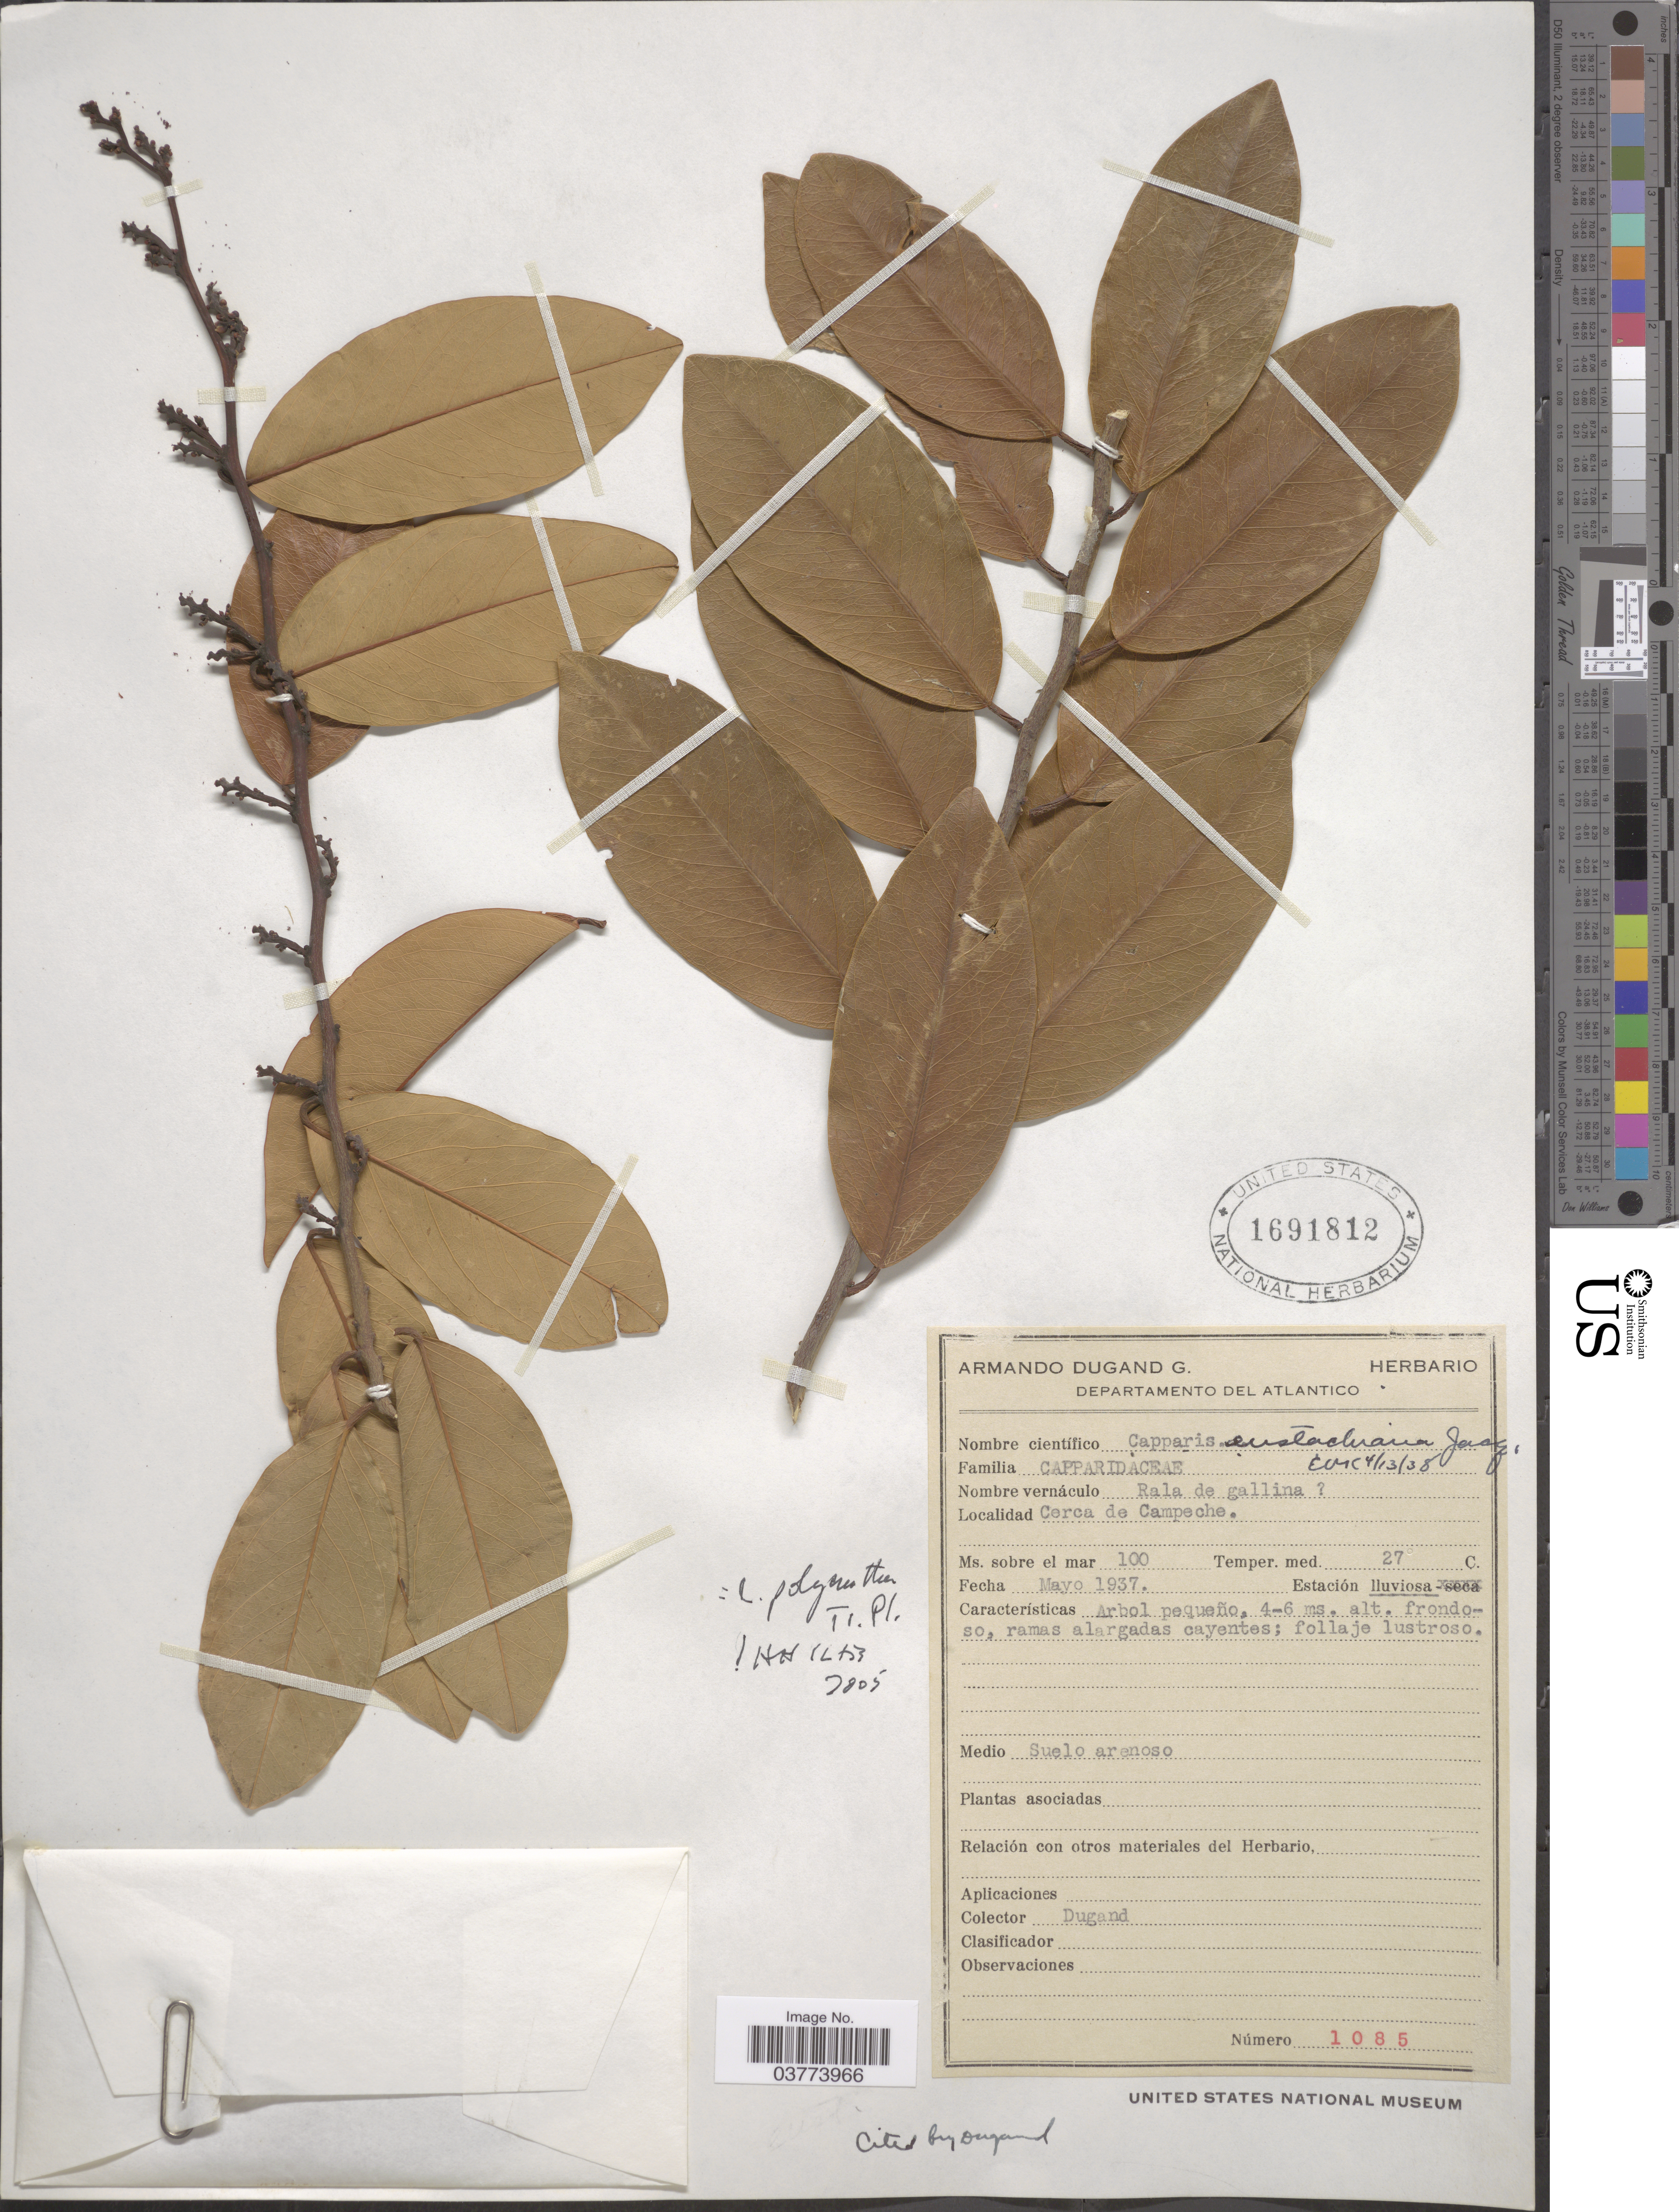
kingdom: Plantae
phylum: Tracheophyta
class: Magnoliopsida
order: Brassicales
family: Capparaceae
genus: Cynophalla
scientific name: Cynophalla polyantha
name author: (Triana & Planch.) Cornejo & Iltis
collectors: A. Dugand G.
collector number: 1085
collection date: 1937-05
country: Colombia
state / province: Atlántico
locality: Departamento del Atlantico. Cerca de Campache.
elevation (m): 100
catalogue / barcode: US 1691812